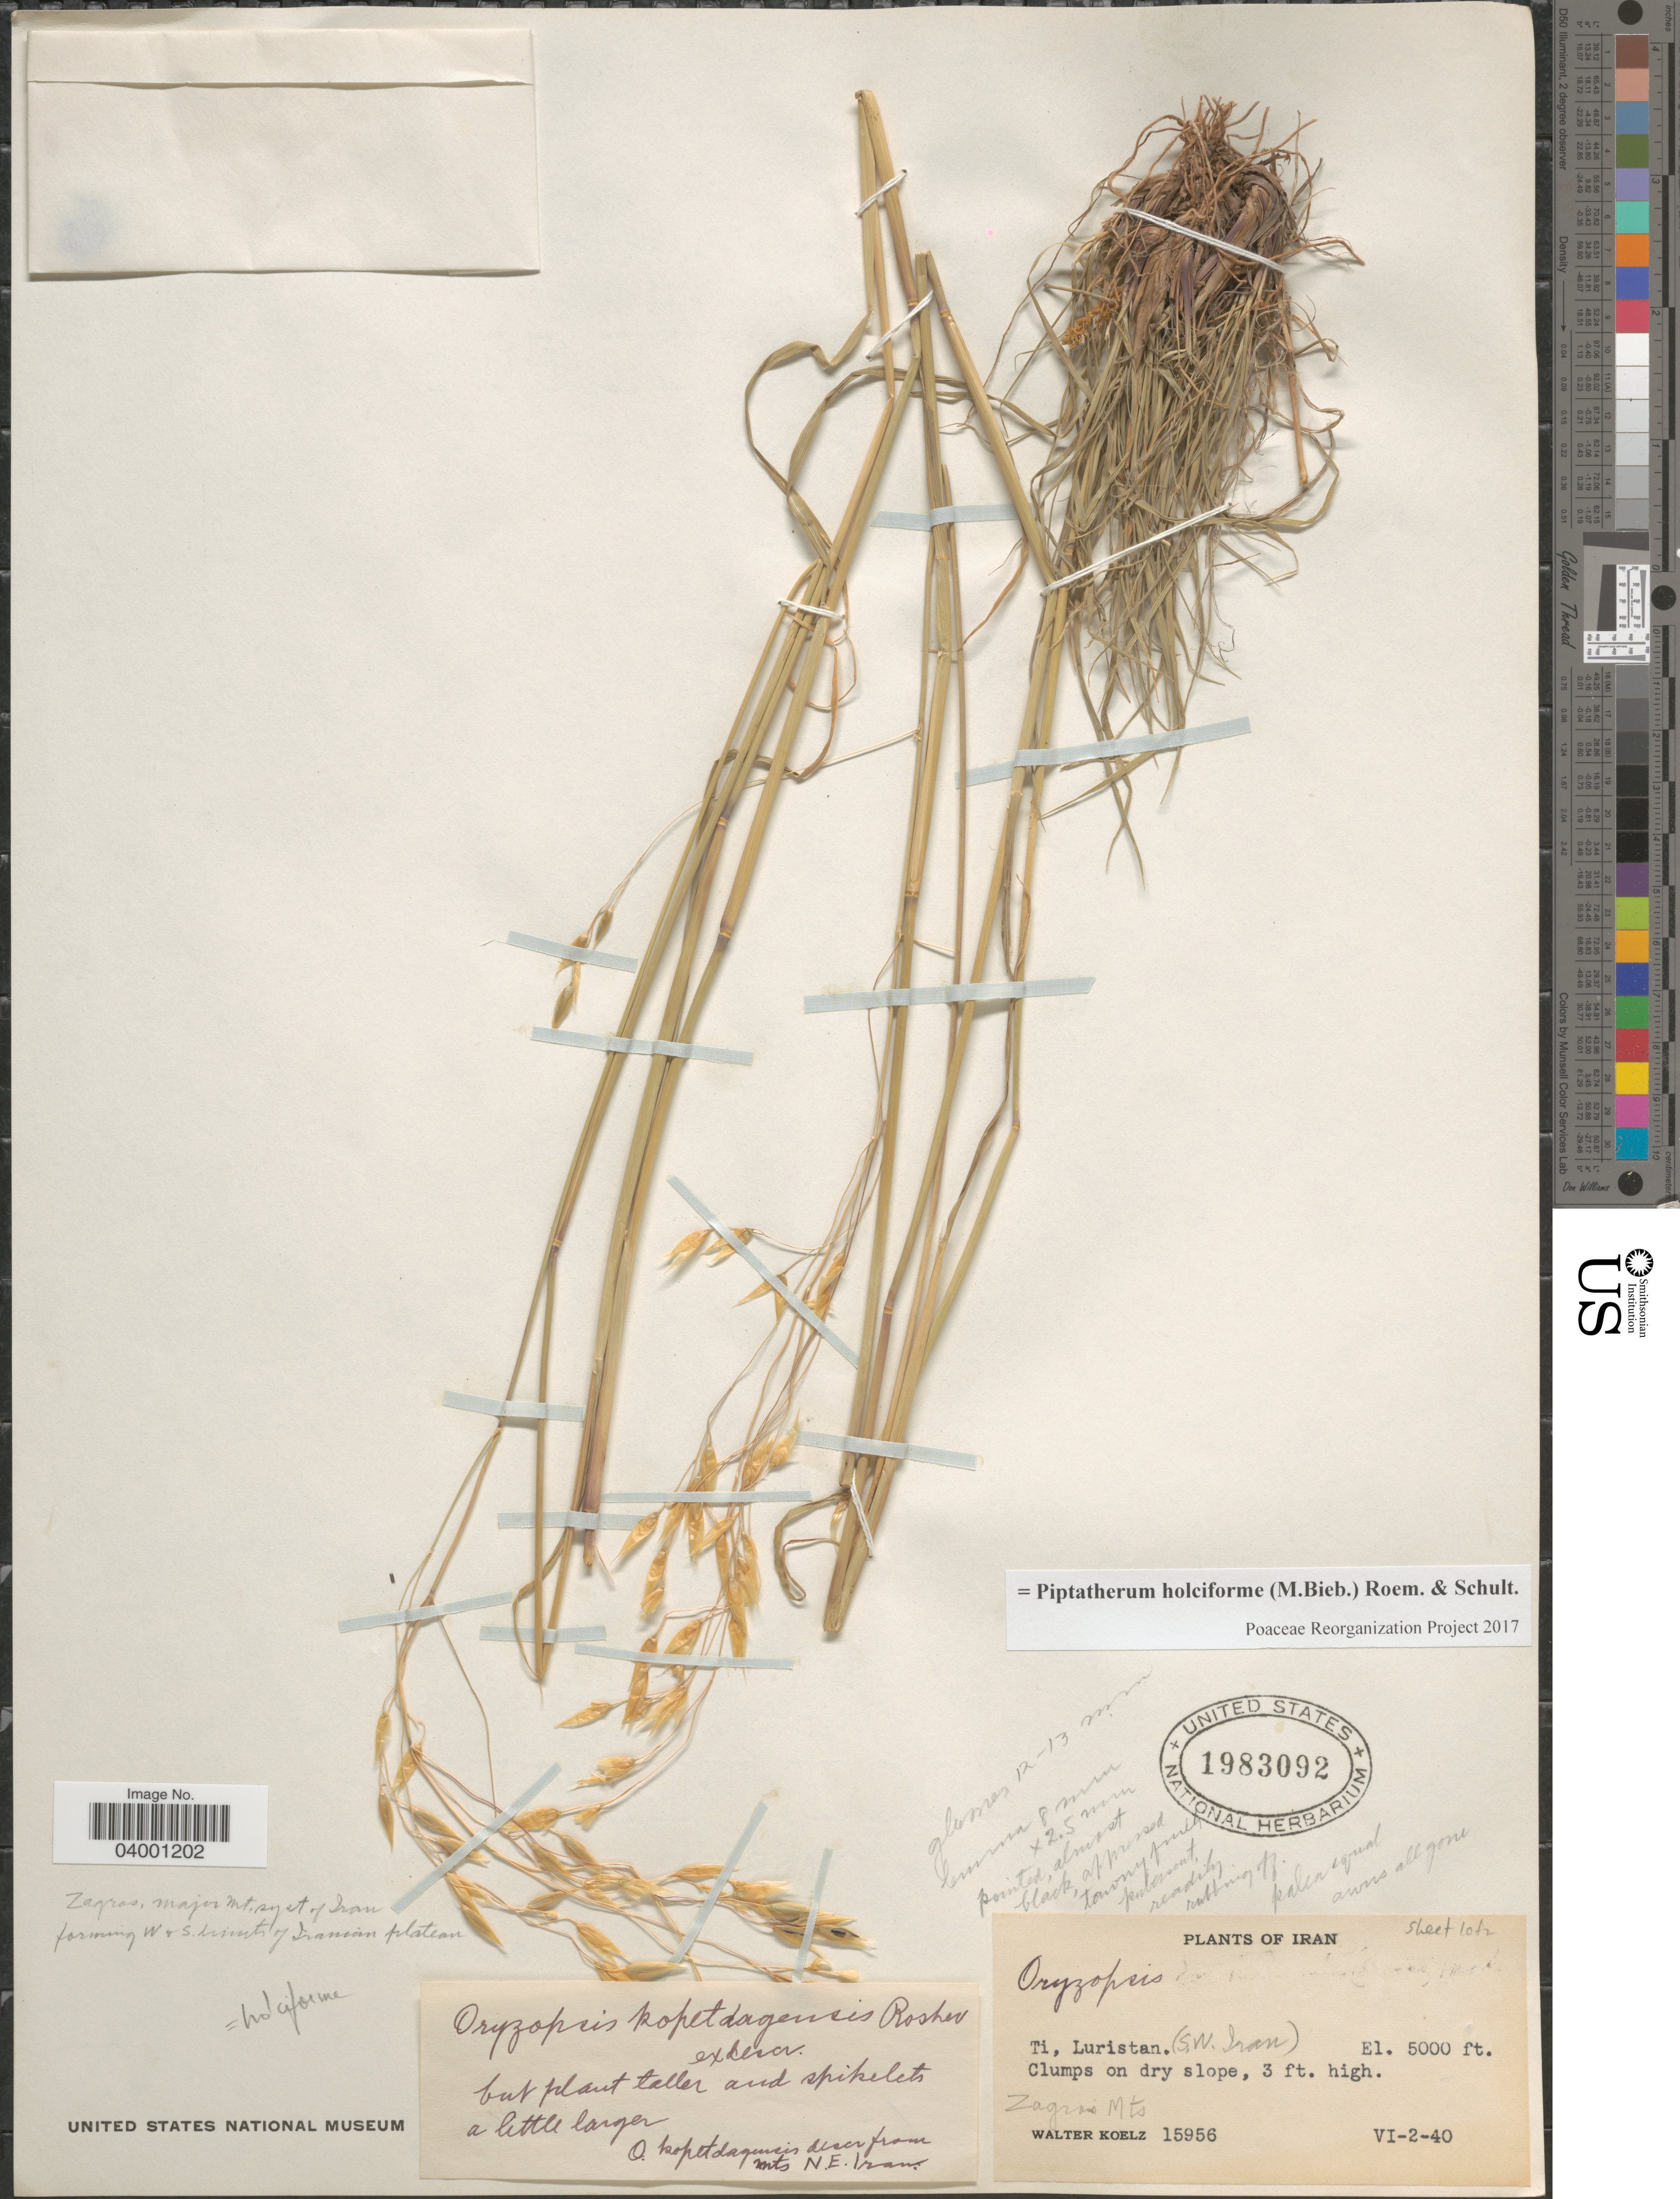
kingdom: Plantae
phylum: Tracheophyta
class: Liliopsida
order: Poales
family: Poaceae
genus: Piptatherum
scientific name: Piptatherum holciforme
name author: (M. Bieb.) Roem. & Schult.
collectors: W. N. Koelz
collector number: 15956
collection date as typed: Transcribed d/m/y: 2/6/40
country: Iran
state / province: Lorestan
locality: Ti, Luristan. (S.W. Iran). Zagros Mts.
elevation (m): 1524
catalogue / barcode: US 1983092